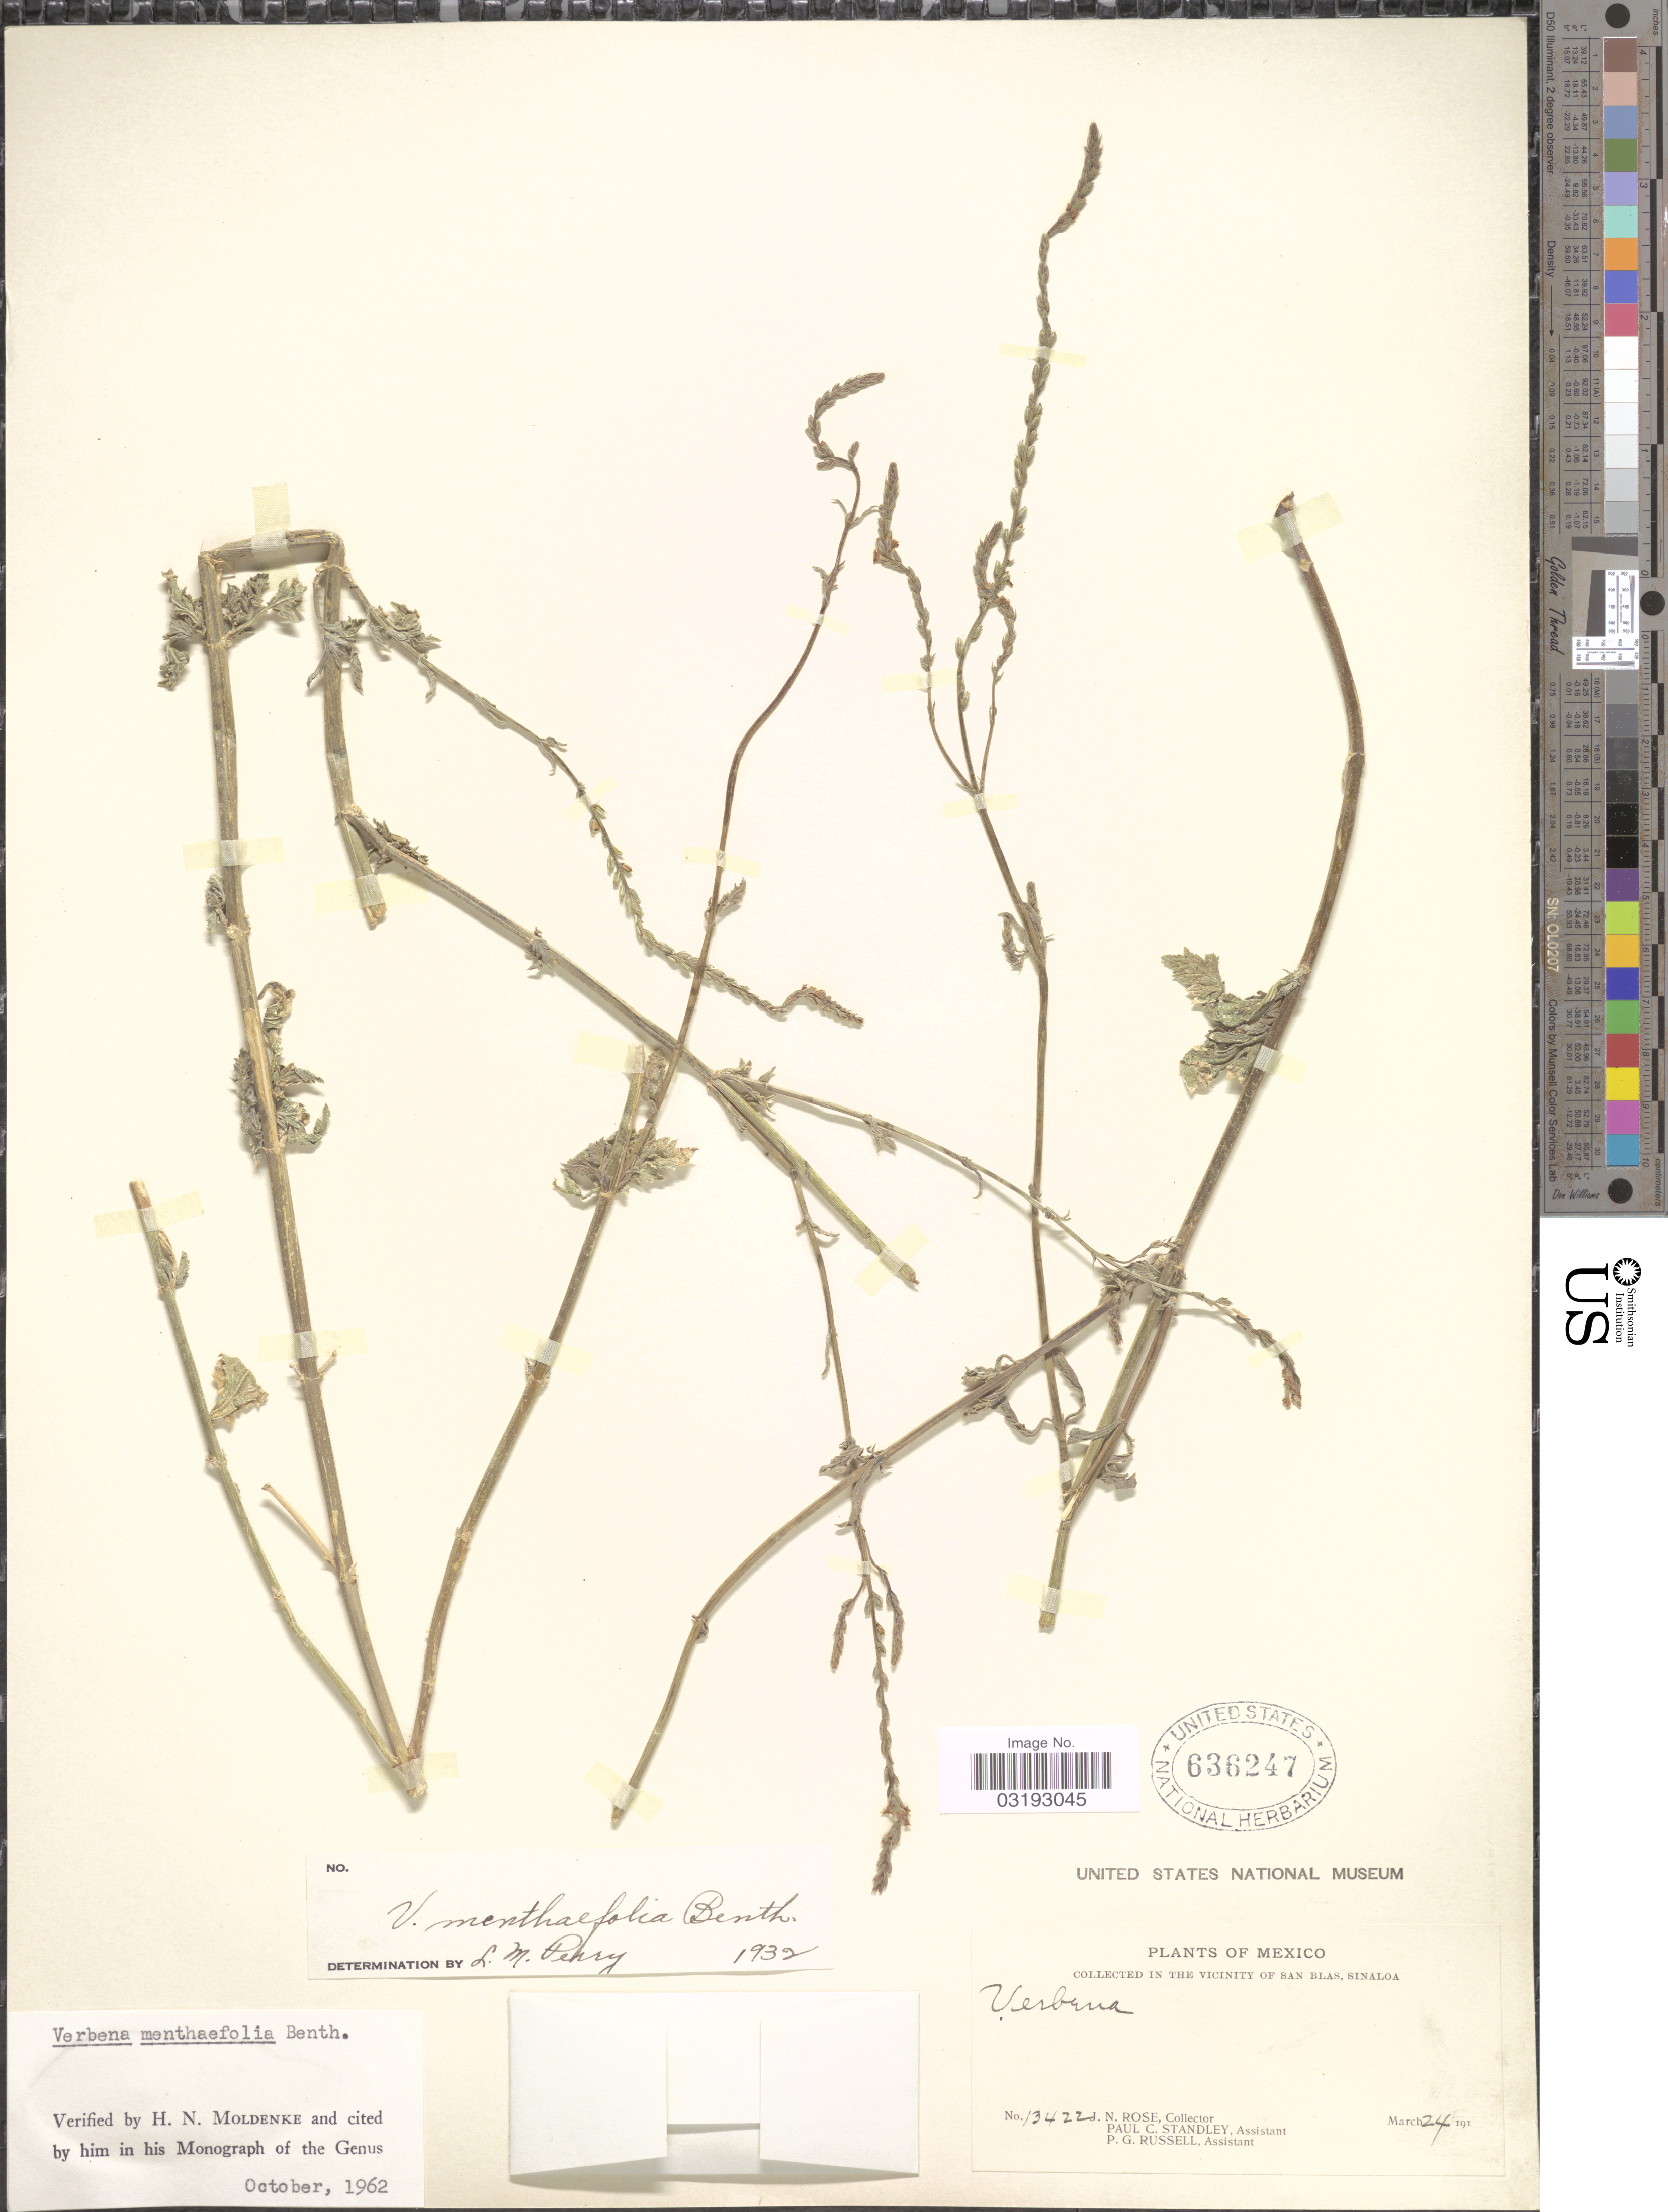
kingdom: Plantae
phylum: Tracheophyta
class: Magnoliopsida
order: Lamiales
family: Verbenaceae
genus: Verbena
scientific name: Verbena menthaefolia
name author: Benth.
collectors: J. N. Rose, P. C. Standley & P. G. Russell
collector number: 13422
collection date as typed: March 24 191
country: Mexico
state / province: Sinaloa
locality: In the vicinity of San Blas.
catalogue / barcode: US 636247